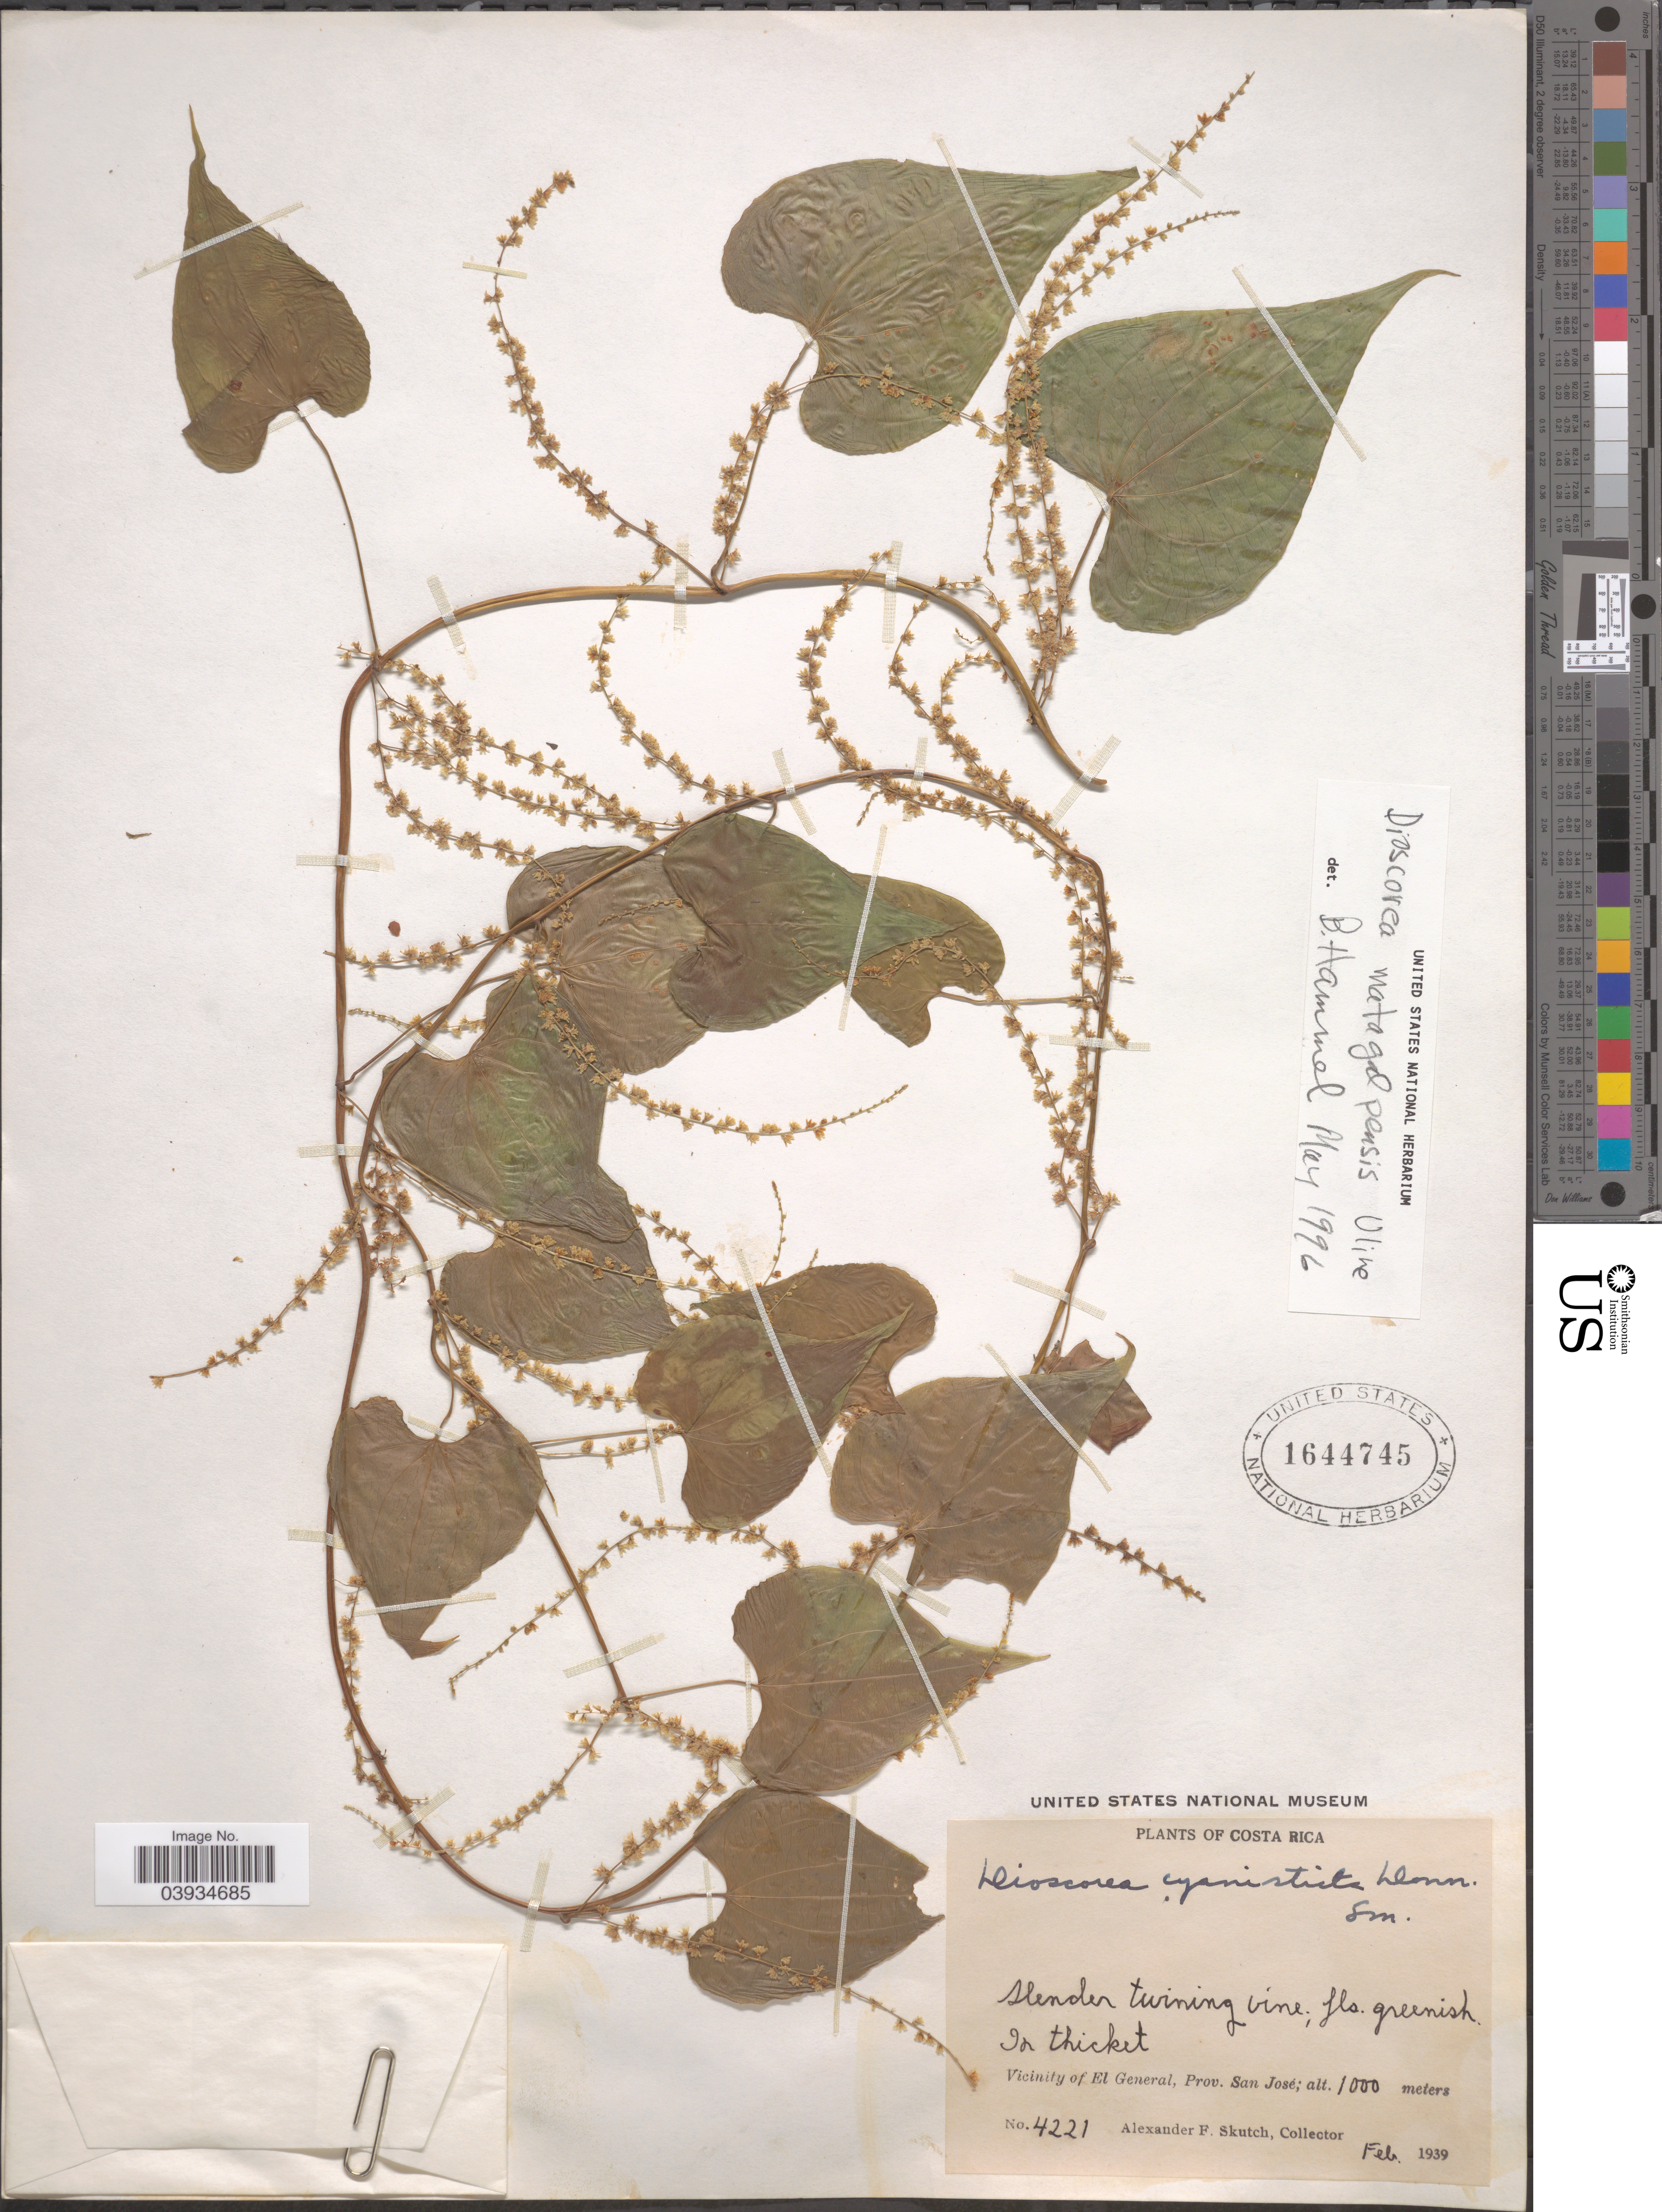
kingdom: Plantae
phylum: Tracheophyta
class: Liliopsida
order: Dioscoreales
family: Dioscoreaceae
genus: Dioscorea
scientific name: Dioscorea matagalpensis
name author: Uline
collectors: A. F. Skutch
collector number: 4221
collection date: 1939-02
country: Costa Rica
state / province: San José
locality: Vicinity of El General, Prov. San José.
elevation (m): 1000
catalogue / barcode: US 1644745